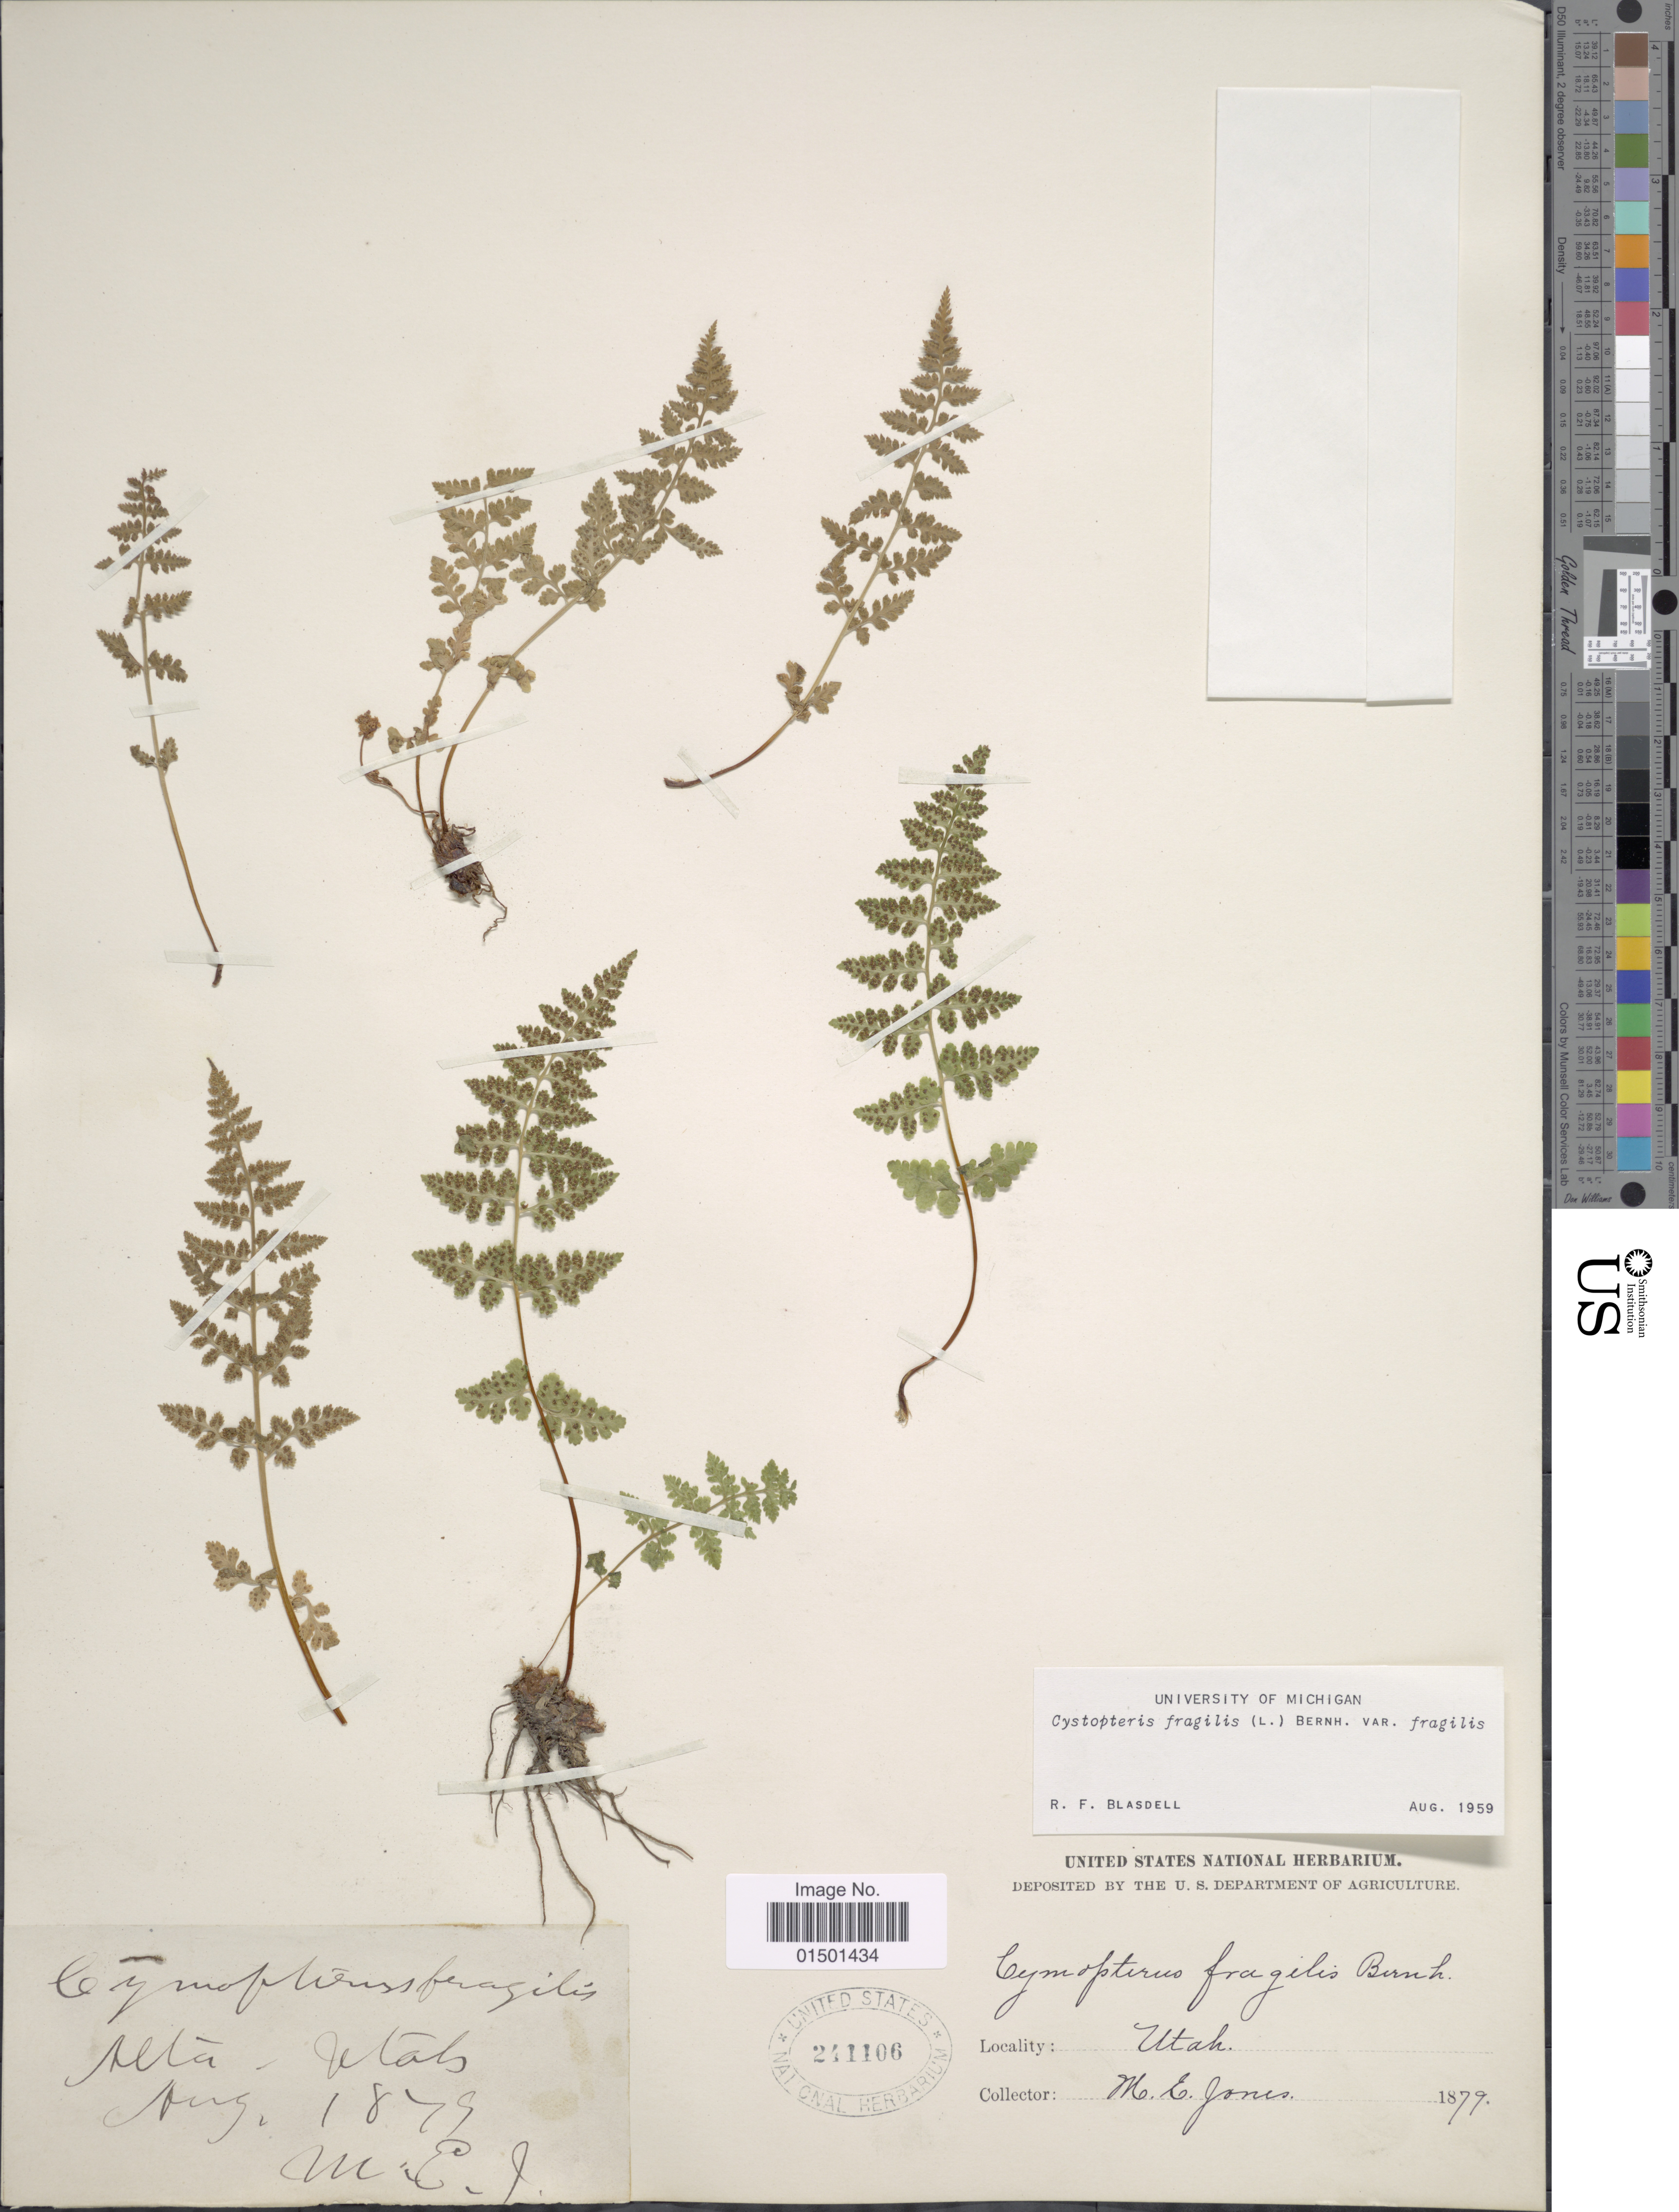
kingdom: Plantae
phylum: Tracheophyta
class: Polypodiopsida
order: Polypodiales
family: Cystopteridaceae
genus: Cystopteris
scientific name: Cystopteris fragilis var. fragilis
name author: (L.) Bernh.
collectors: M. E. Jones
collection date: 1879-08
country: United States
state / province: Utah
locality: Alta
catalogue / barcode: US 241106